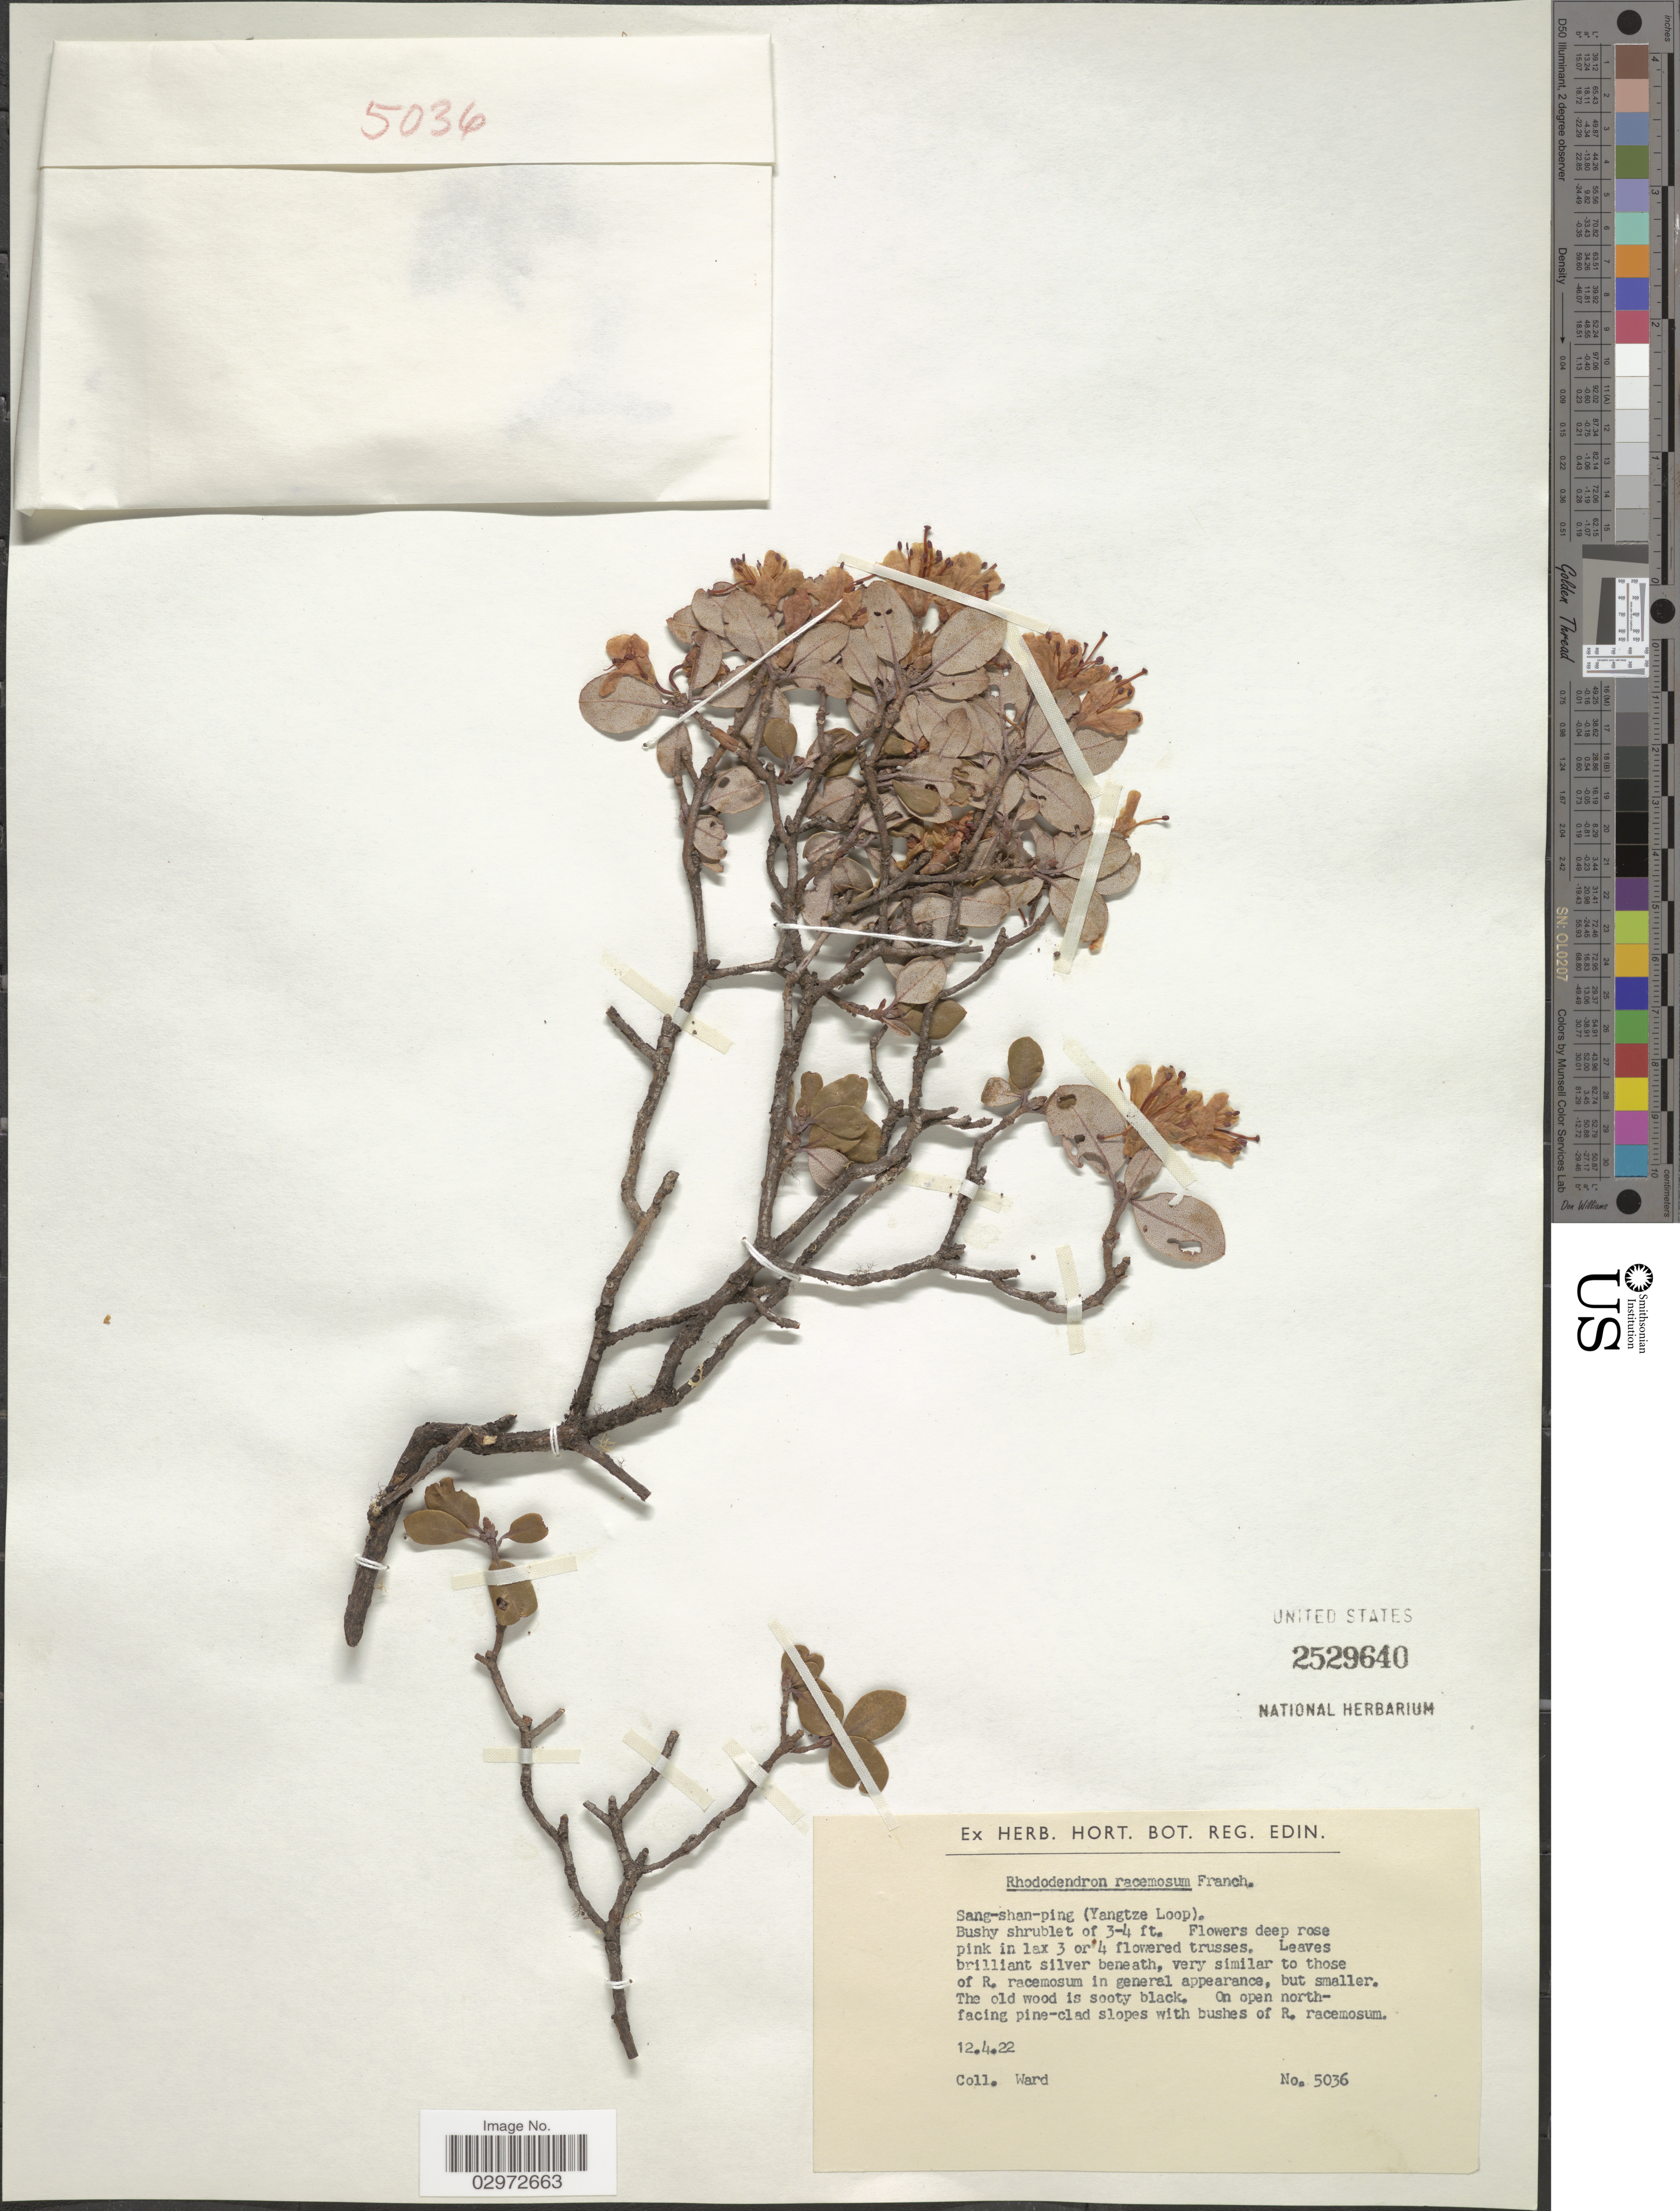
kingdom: Plantae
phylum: Tracheophyta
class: Magnoliopsida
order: Ericales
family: Ericaceae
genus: Rhododendron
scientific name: Rhododendron racemosum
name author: Franch.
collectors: -- Ward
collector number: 5036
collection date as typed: Transcribed d/m/y: 12/4/22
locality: Sang-shan-ping (Yangtze Loop).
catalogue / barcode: US 2529640